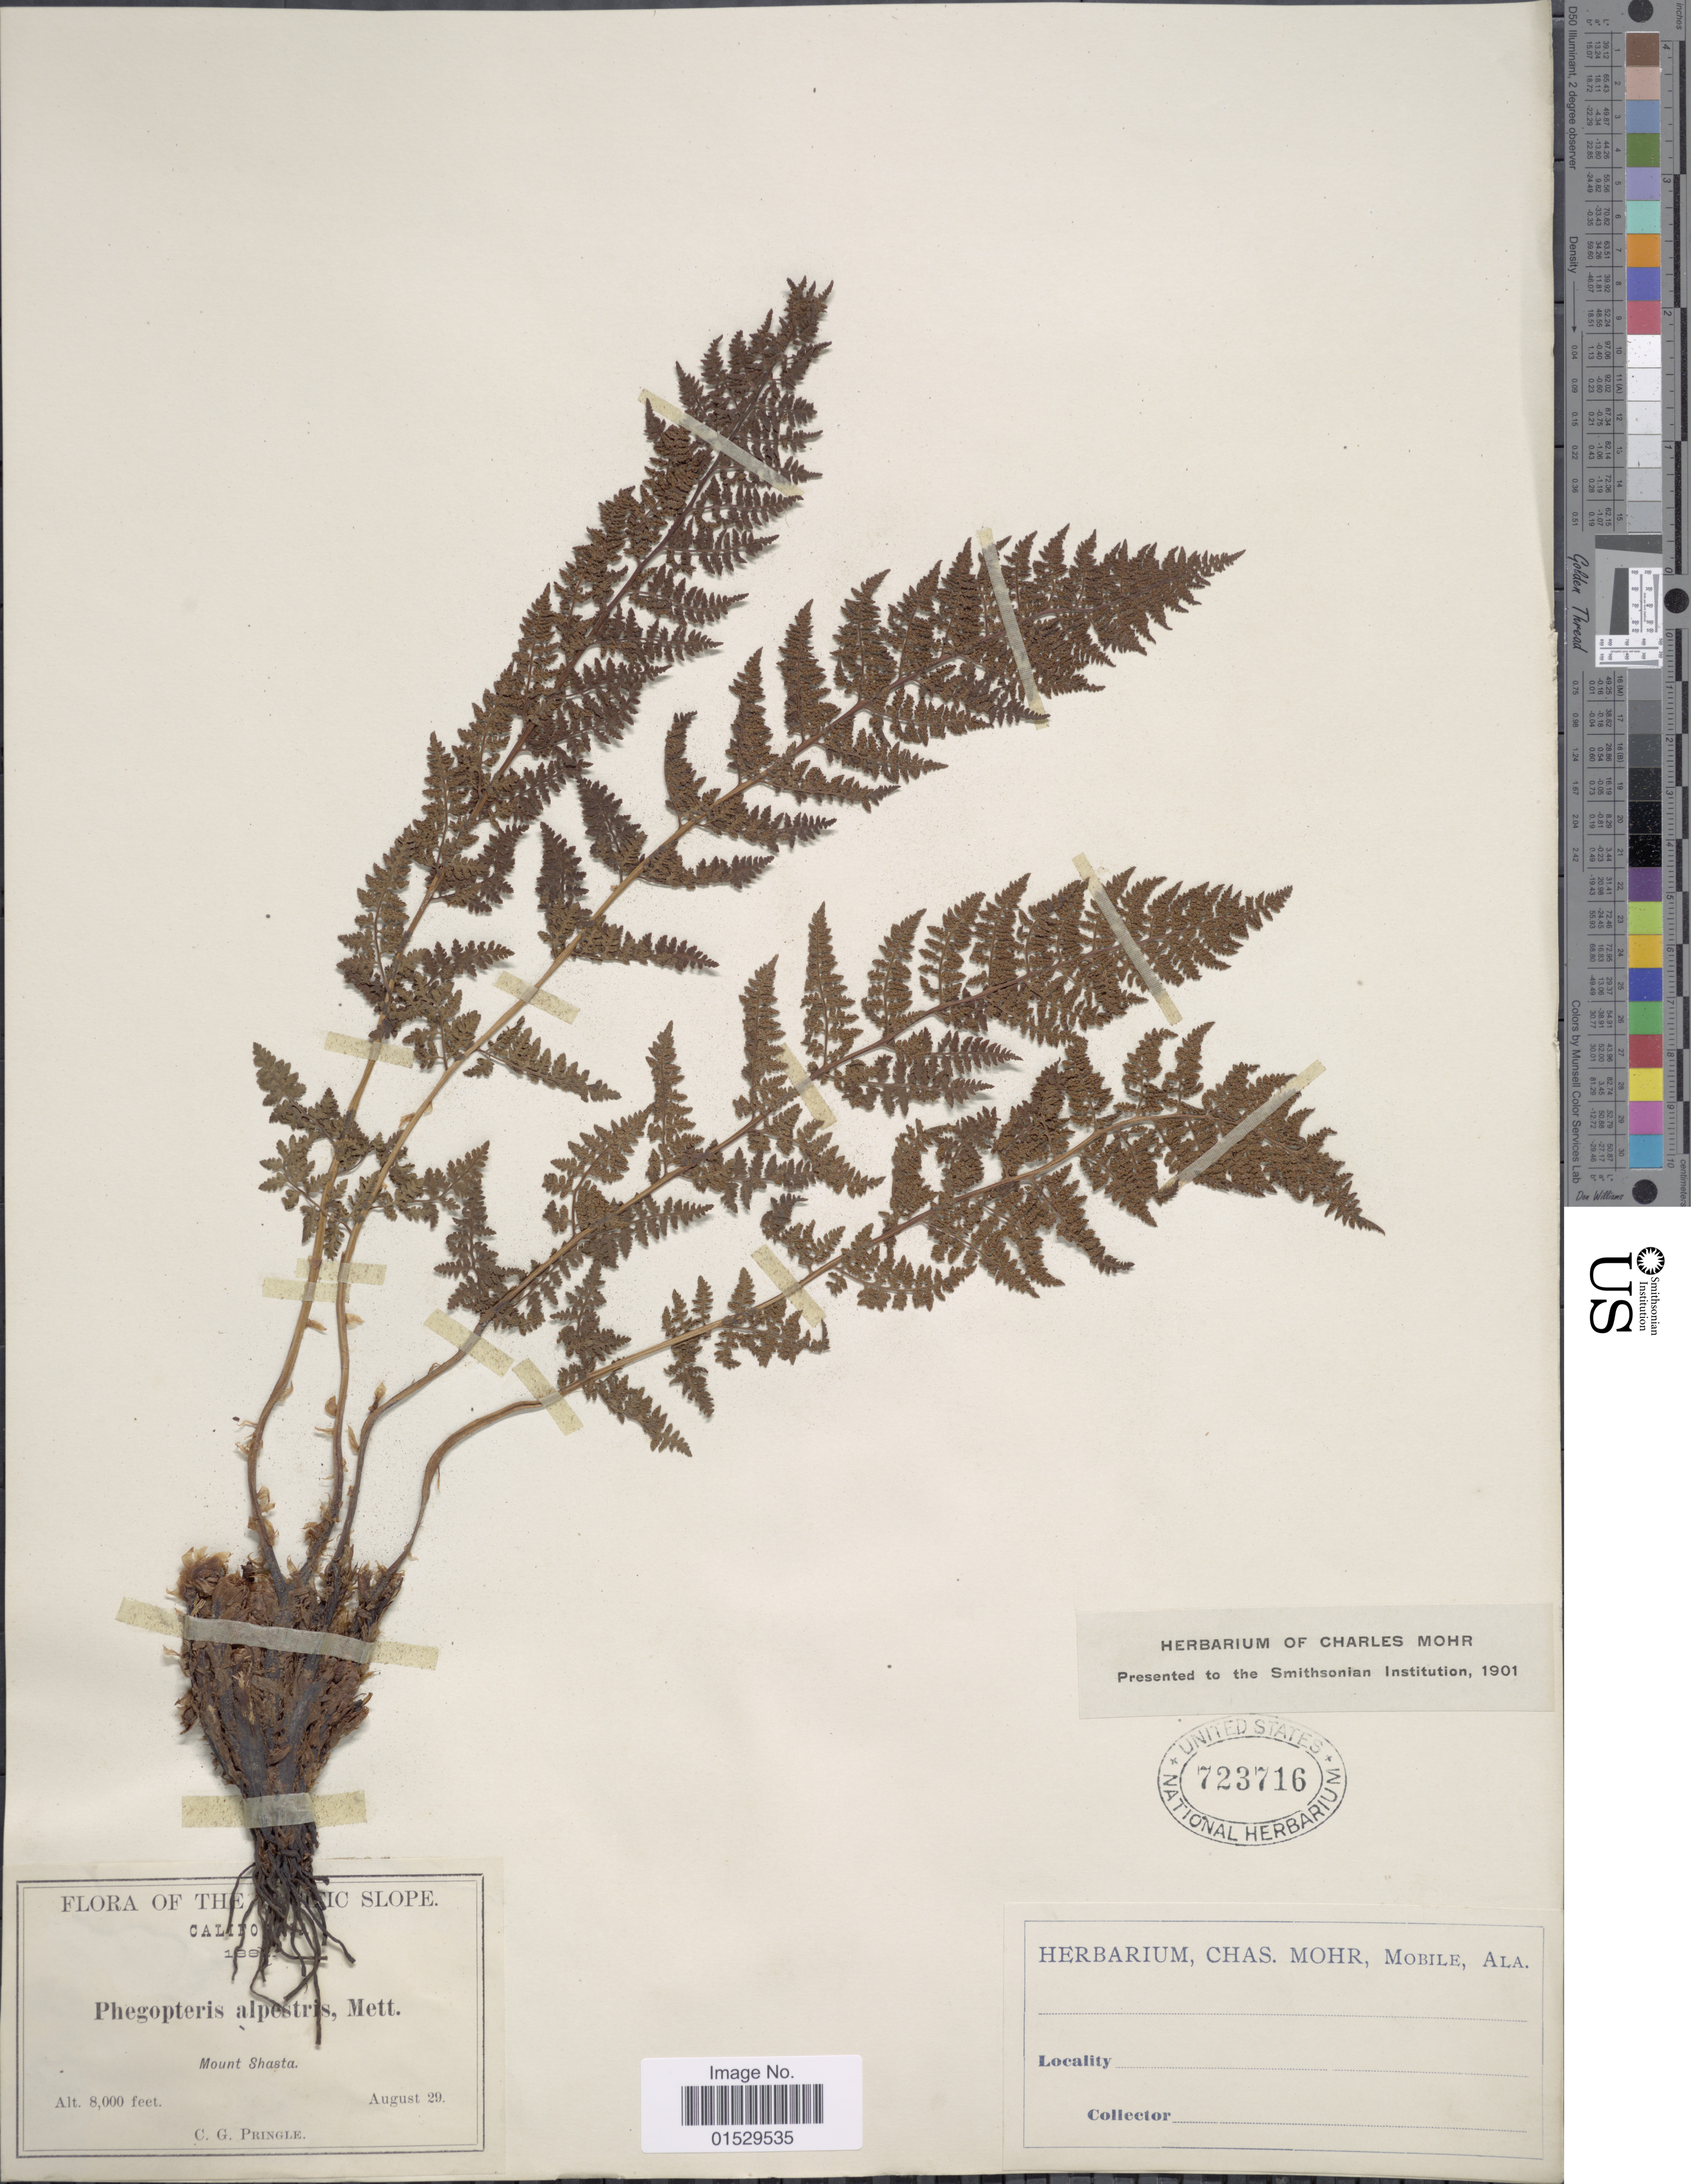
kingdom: Plantae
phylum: Tracheophyta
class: Polypodiopsida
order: Polypodiales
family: Athyriaceae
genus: Athyrium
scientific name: Athyrium distentifolilum subsp. americanum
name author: (Butters) Hultén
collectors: C. G. Pringle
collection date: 1881-08-29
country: United States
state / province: California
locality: Ic Slope, Califo., Mount Shasta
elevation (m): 2438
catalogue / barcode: US 723716